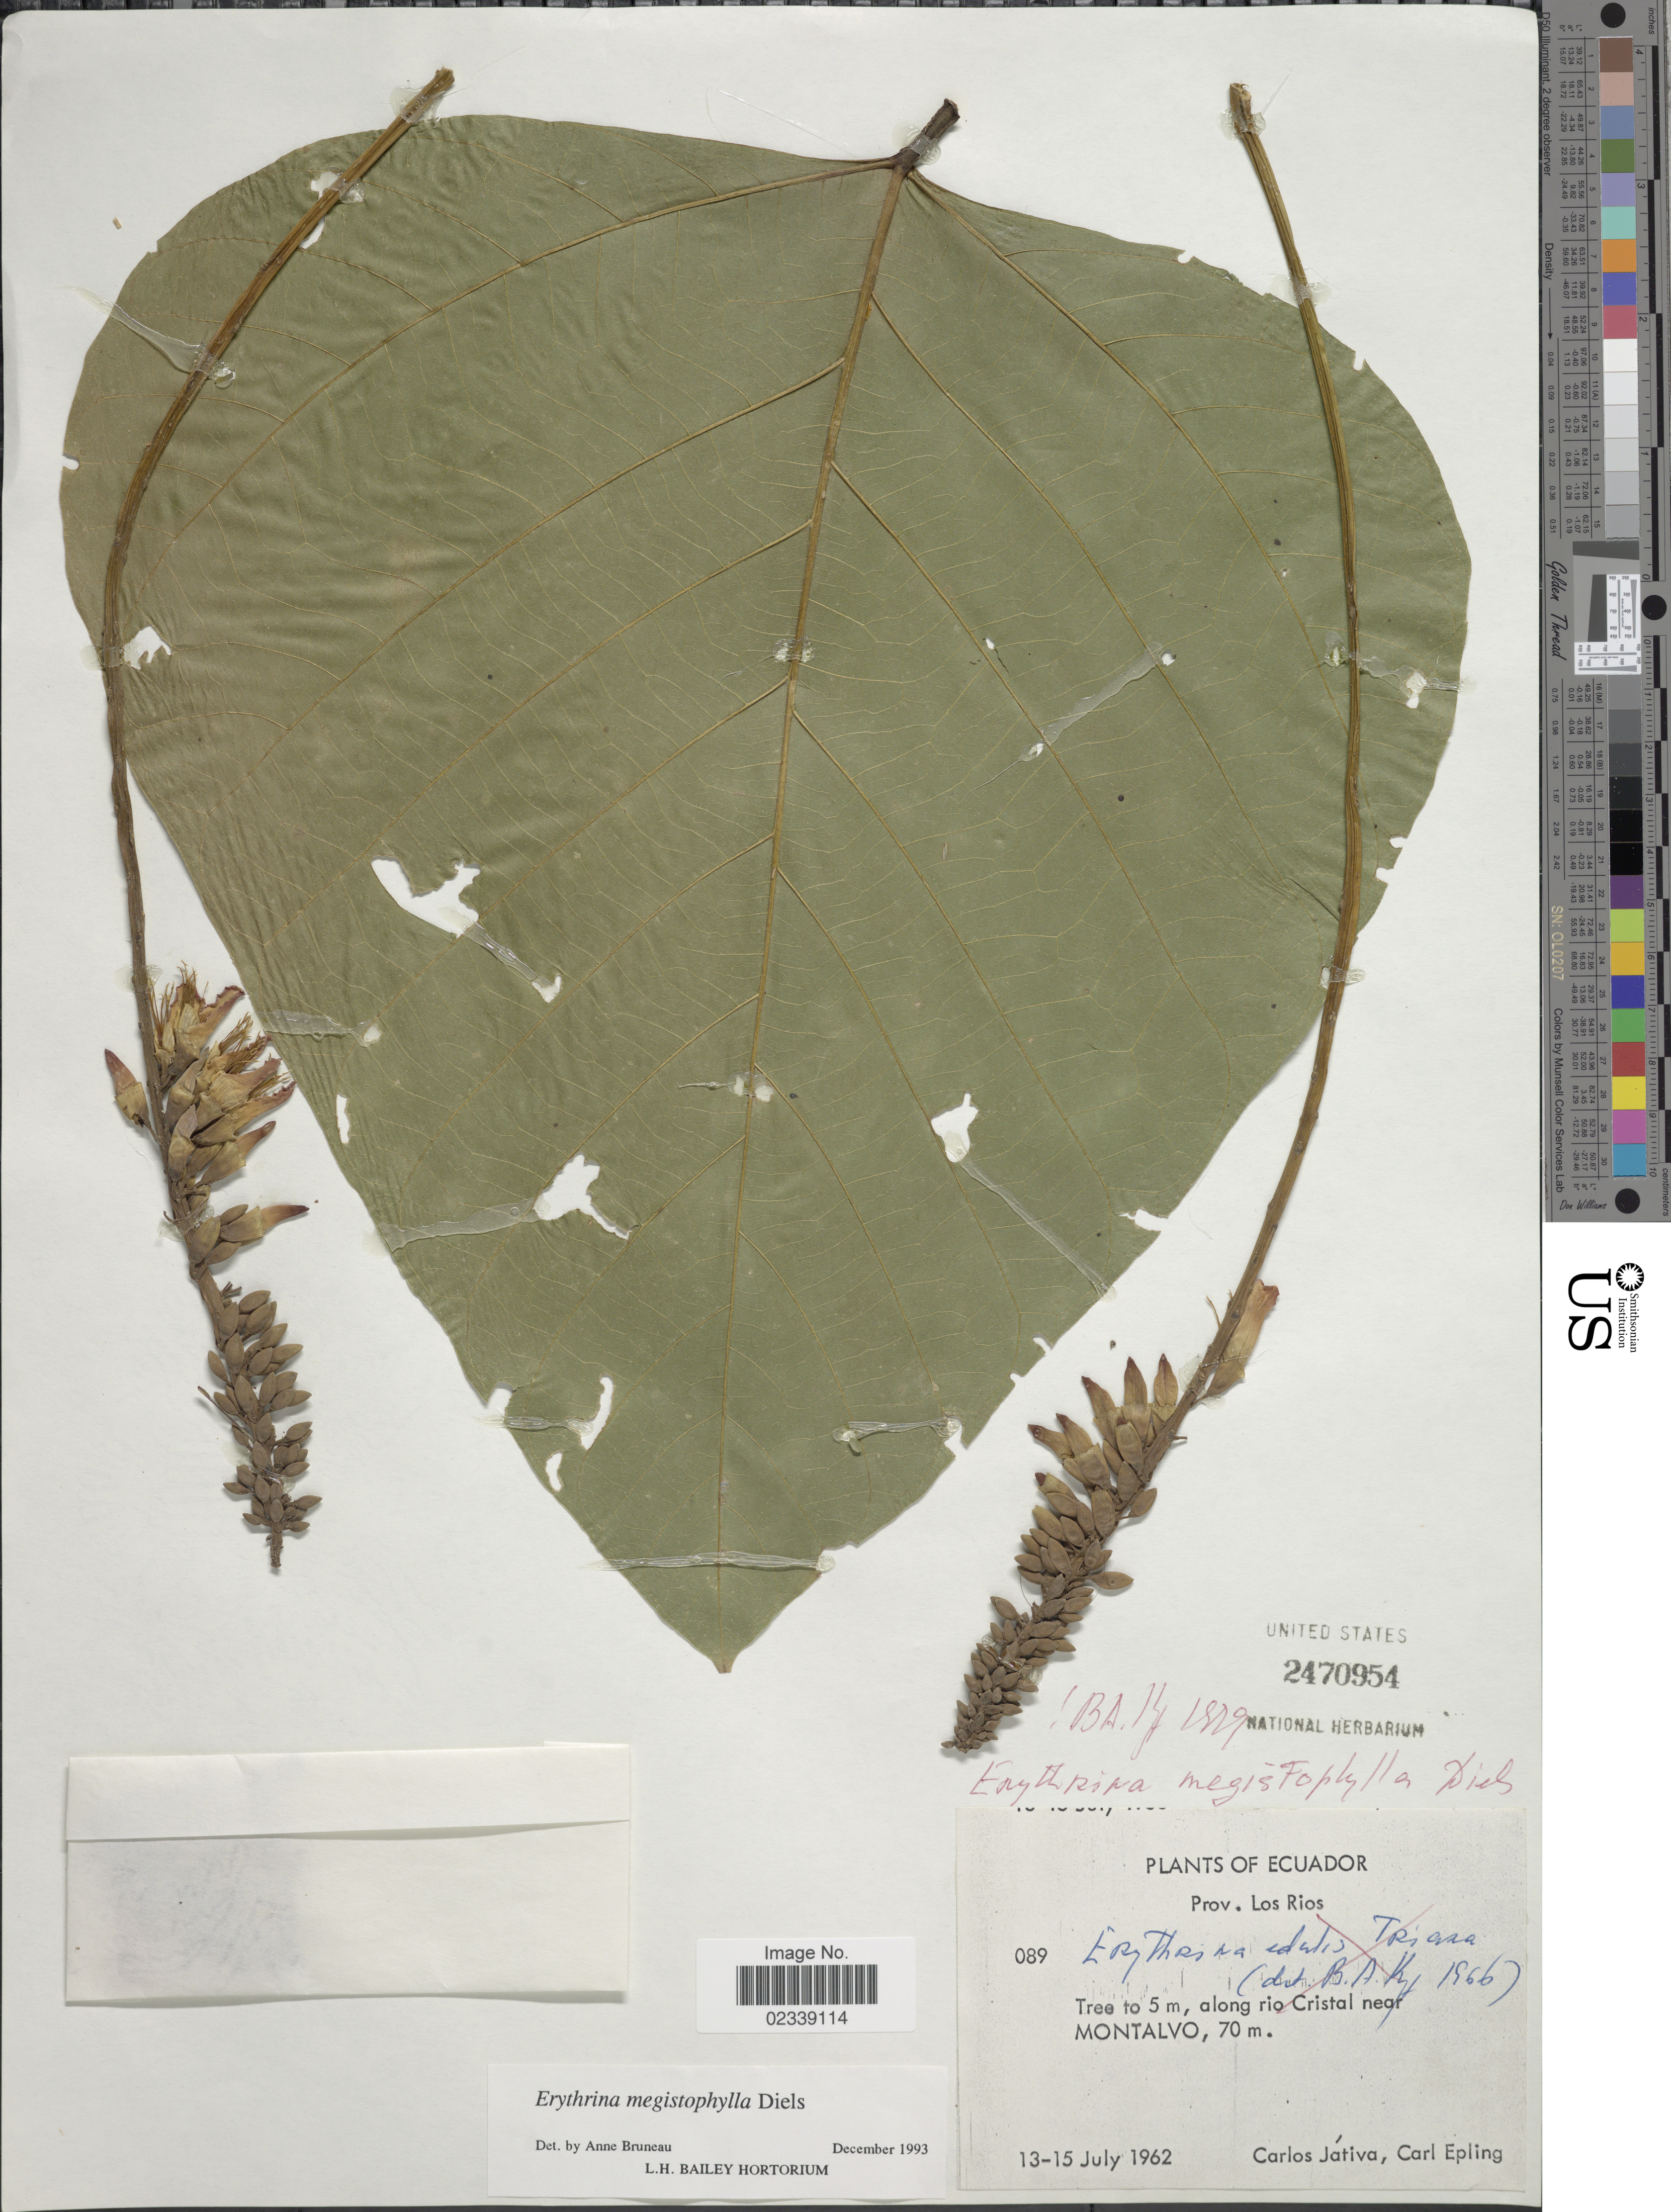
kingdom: Plantae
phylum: Tracheophyta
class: Magnoliopsida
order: Fabales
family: Fabaceae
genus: Erythrina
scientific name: Erythrina megistophylla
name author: Diels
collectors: C. D. Játiva & C. C. Epling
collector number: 089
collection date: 1962-07-13/1962-07-15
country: Ecuador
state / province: Los Ríos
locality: Along Rio Cristal near Montalvo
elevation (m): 70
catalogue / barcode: US 2470954